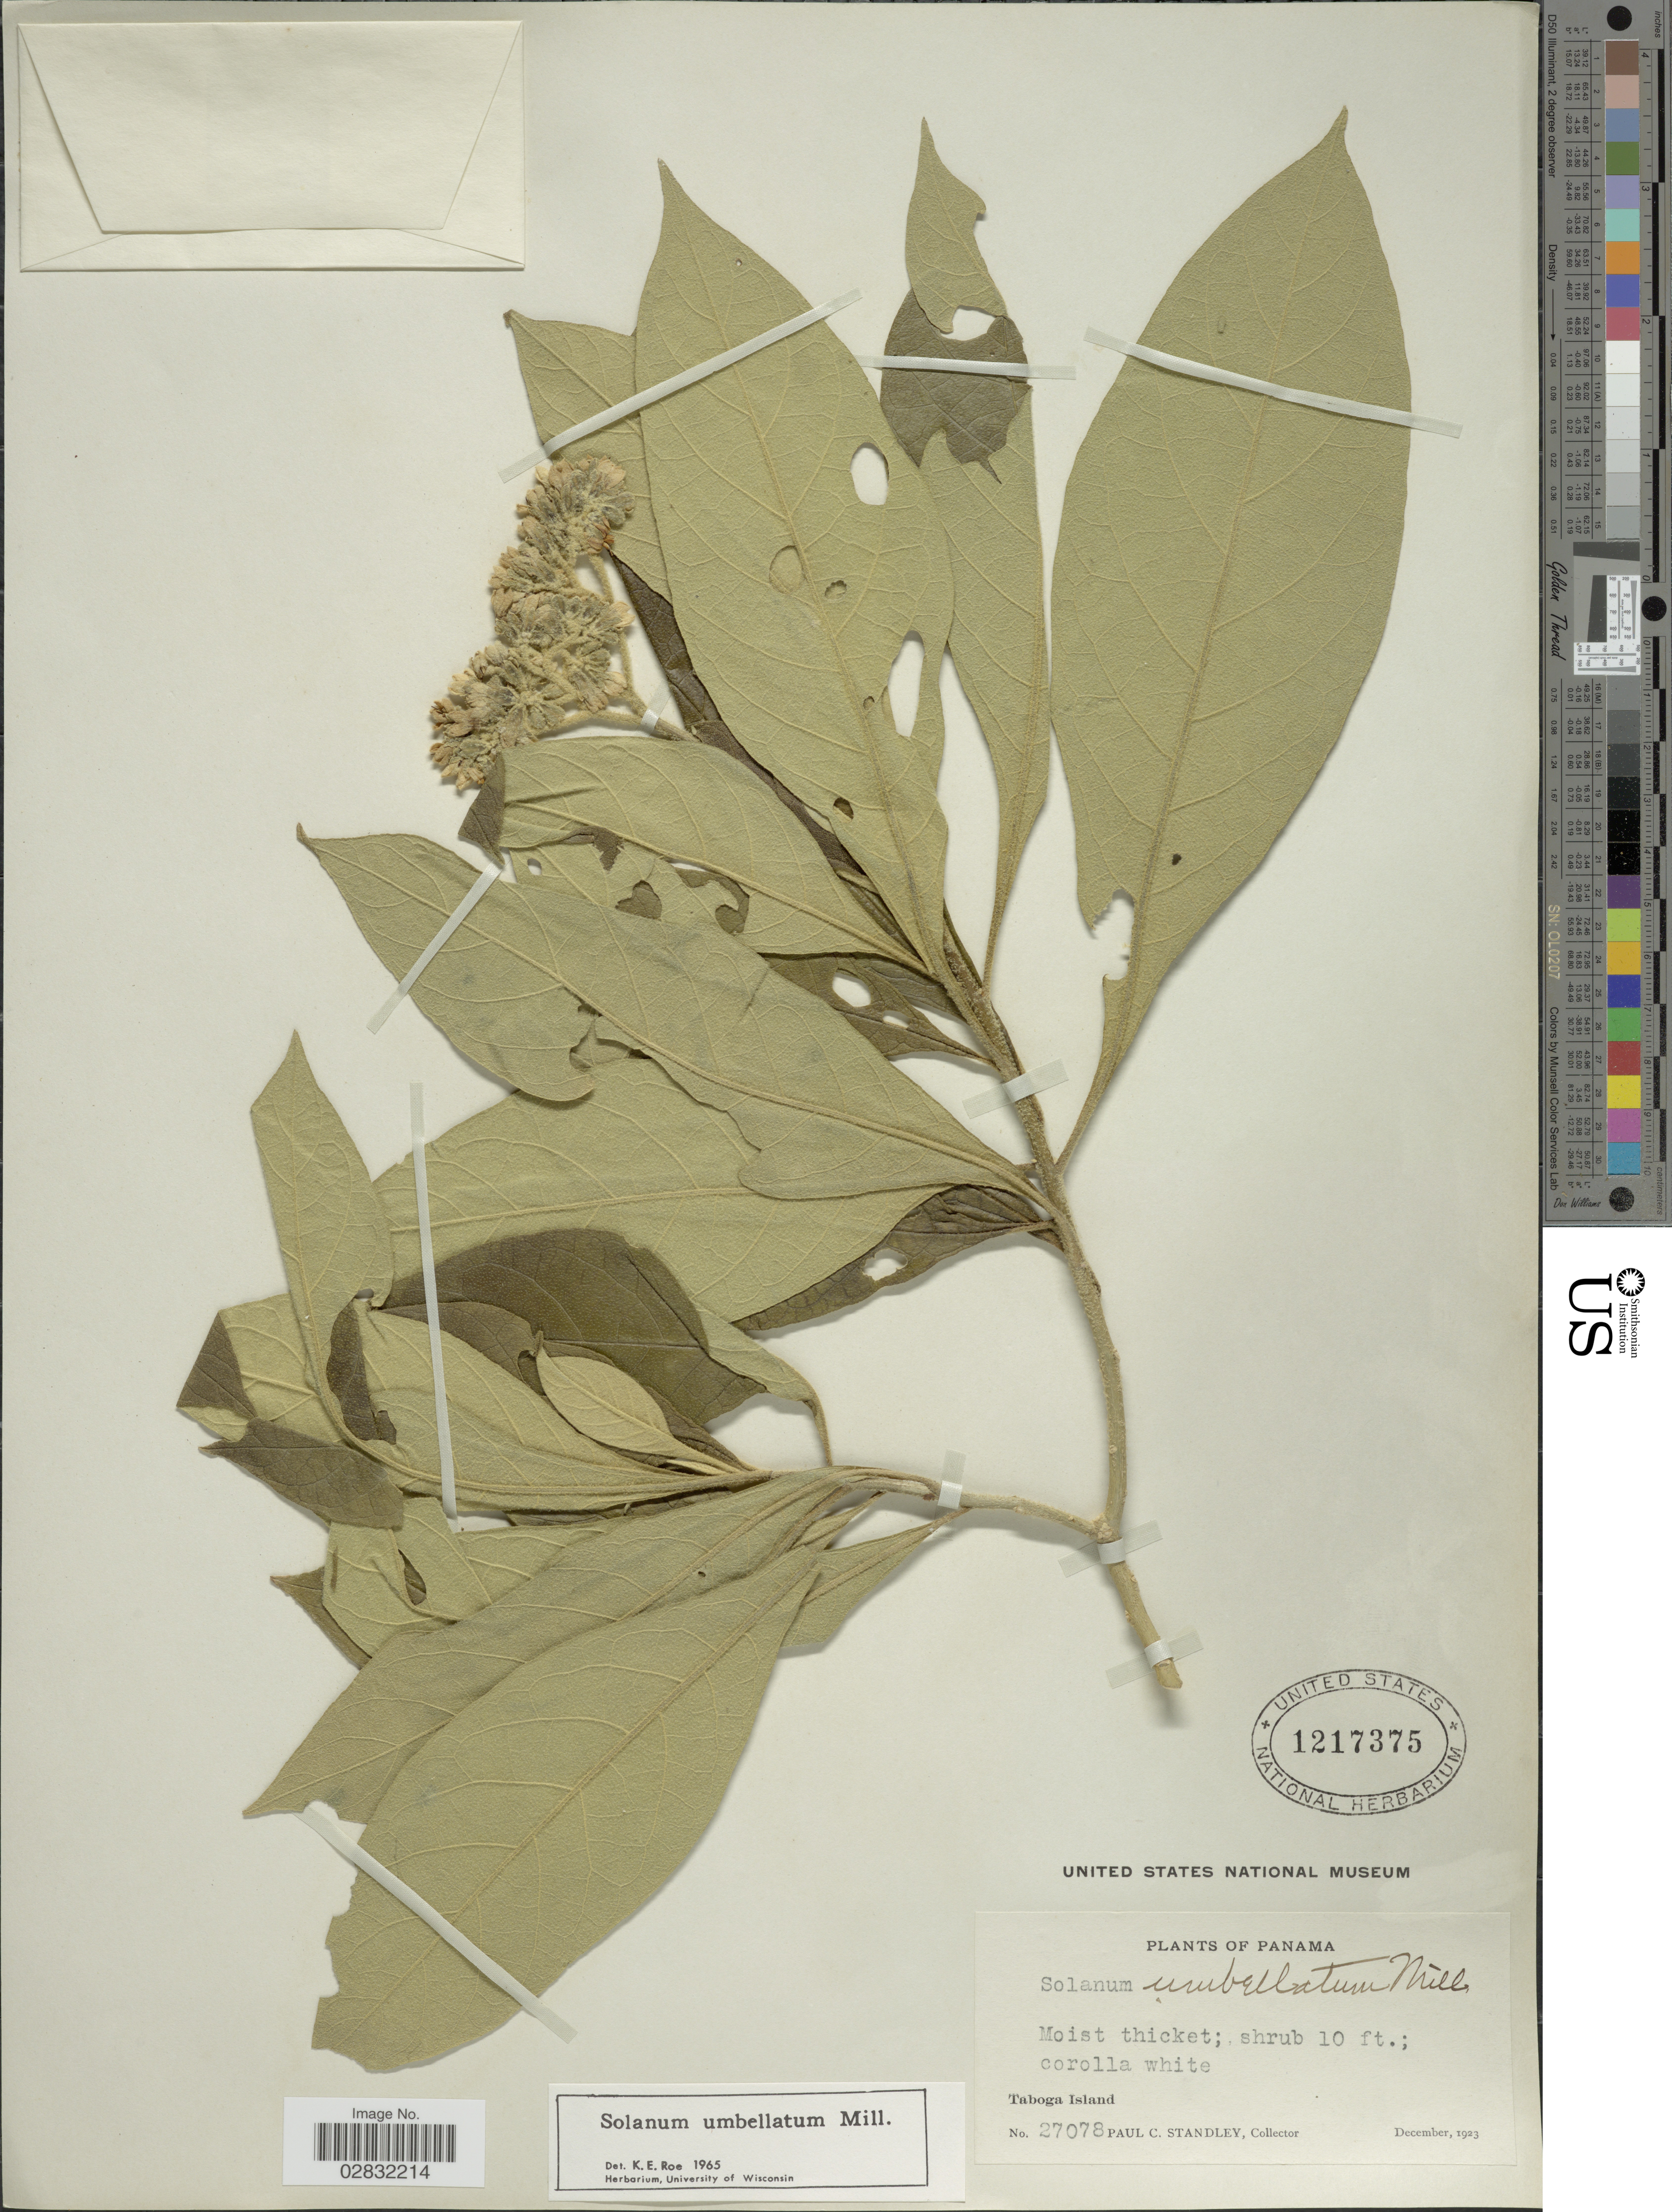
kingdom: Plantae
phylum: Tracheophyta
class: Magnoliopsida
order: Solanales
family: Solanaceae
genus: Solanum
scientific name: Solanum umbellatum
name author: Mill.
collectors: P. C. Standley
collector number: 27078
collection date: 1923-12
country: Panama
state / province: Panamá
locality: Taboga Island.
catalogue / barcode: US 1217375